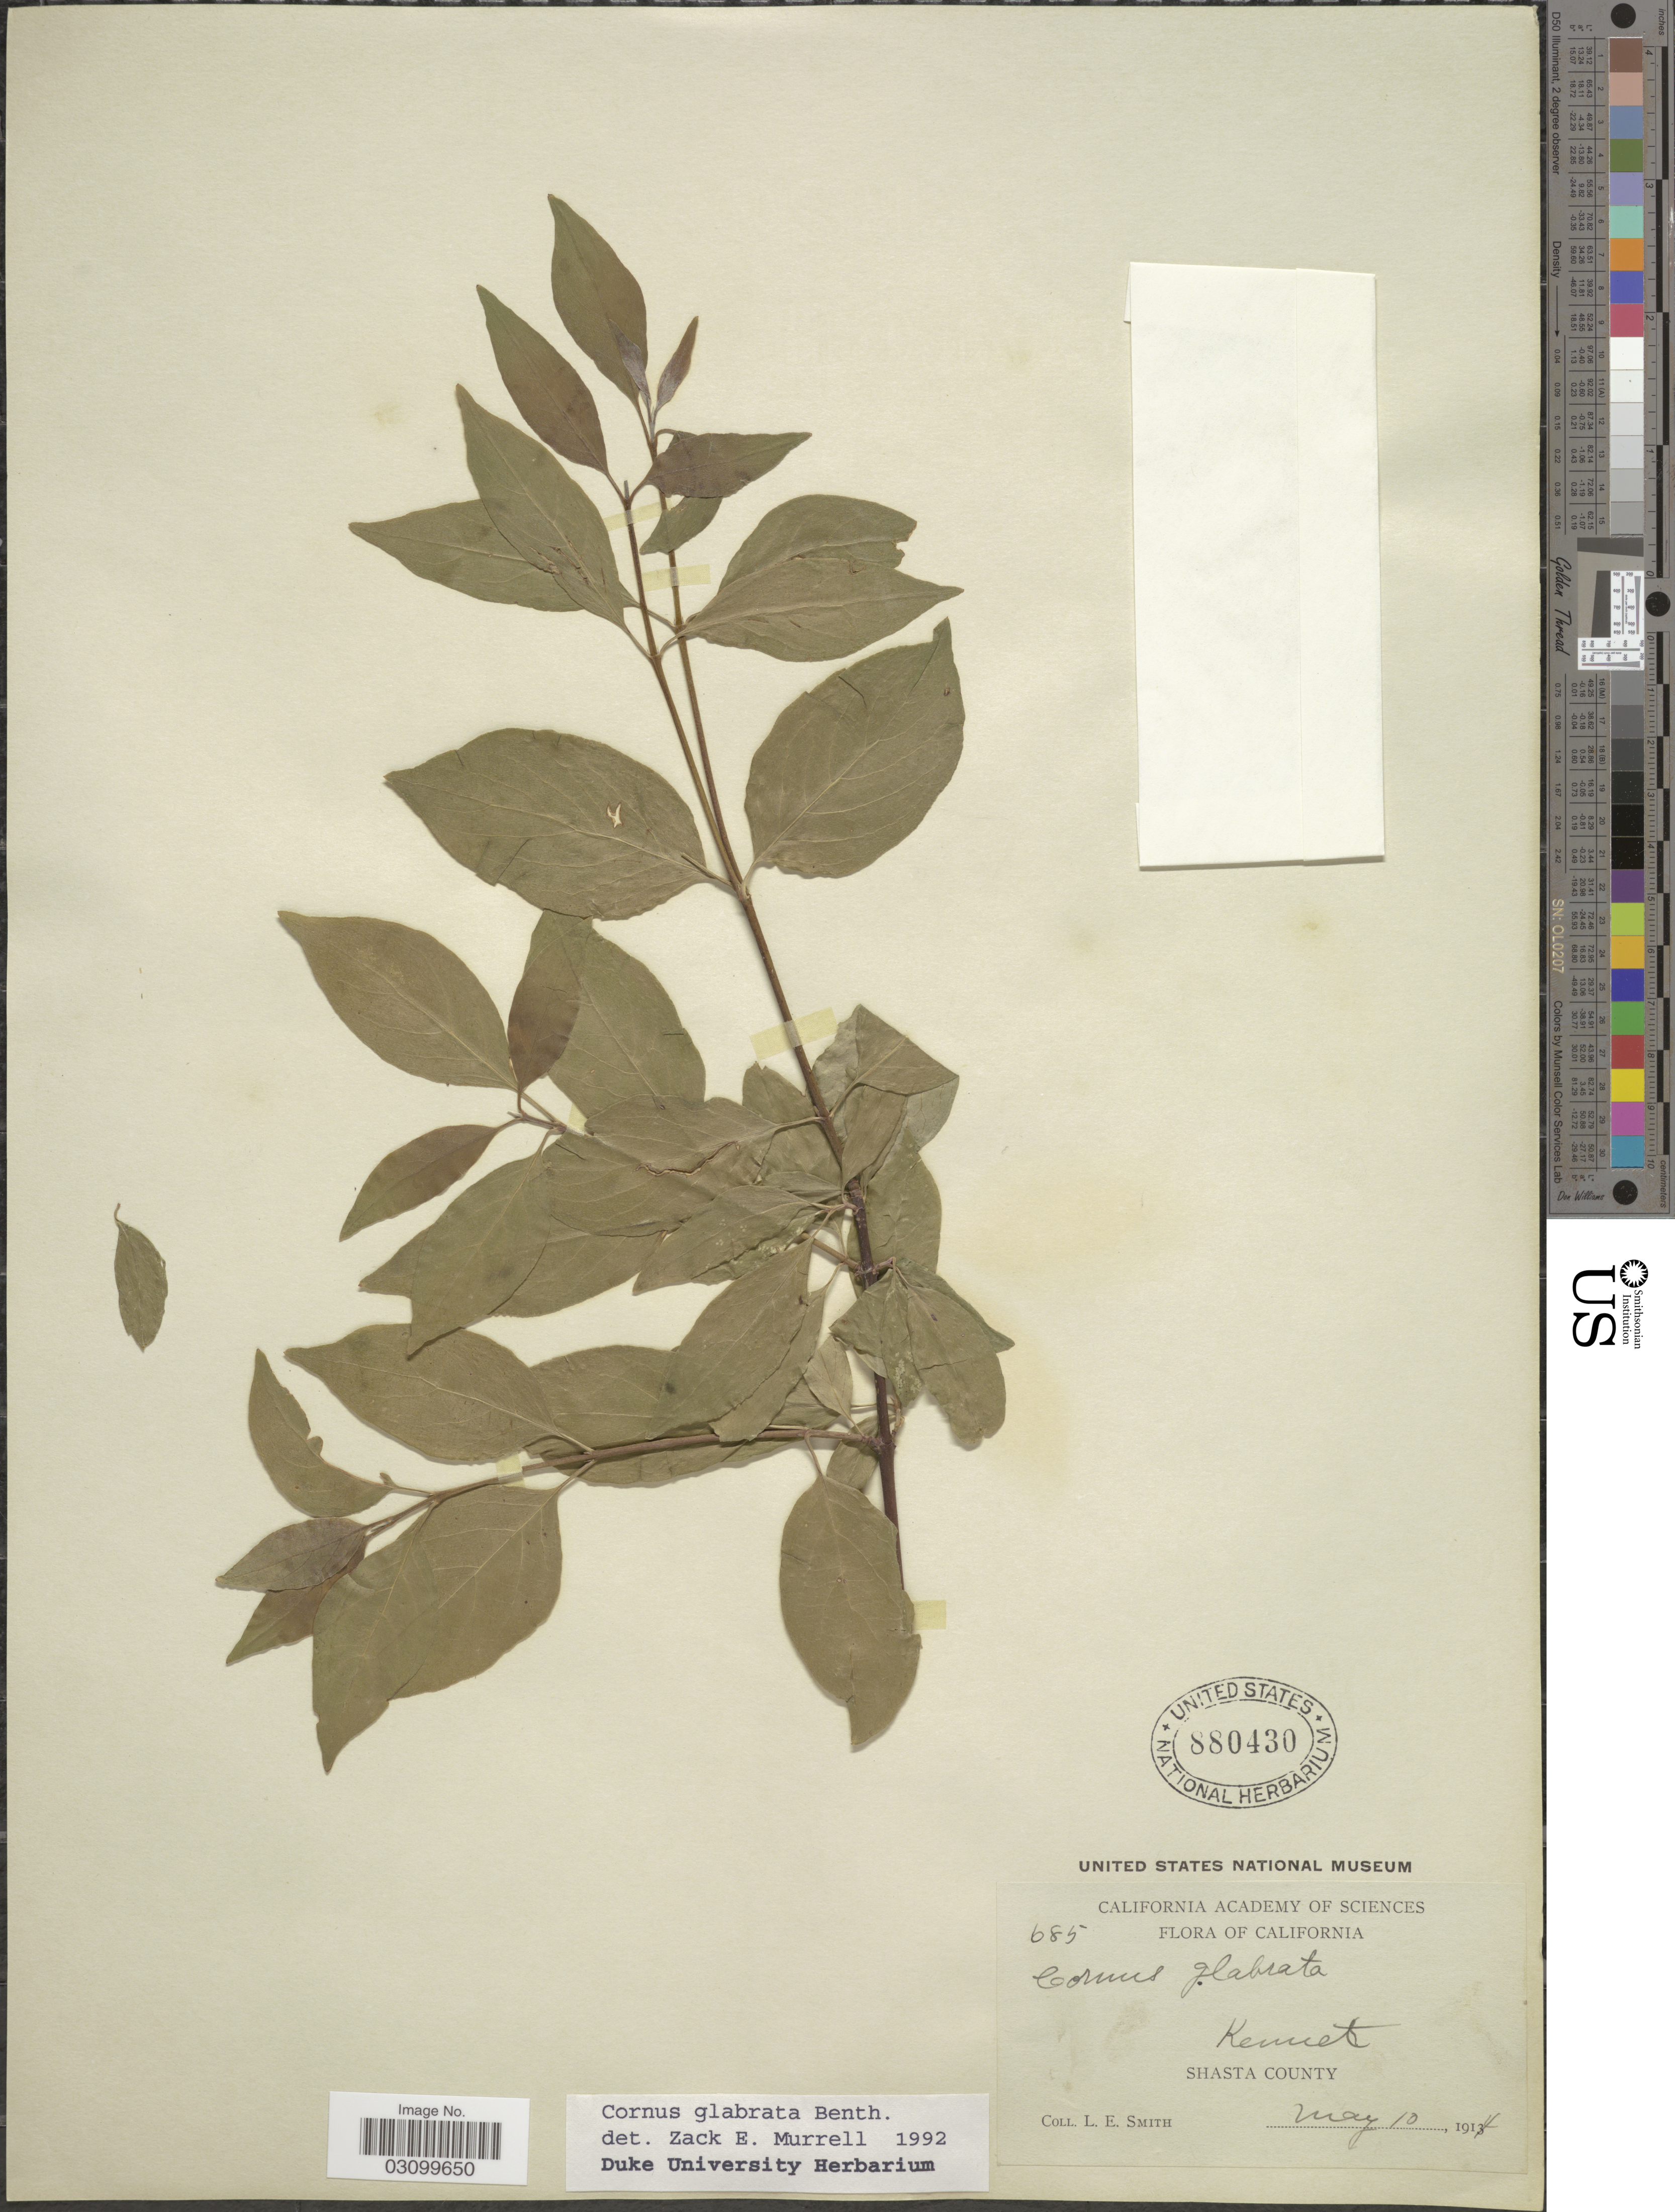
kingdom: Plantae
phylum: Tracheophyta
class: Magnoliopsida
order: Cornales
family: Cornaceae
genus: Cornus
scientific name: Cornus glabrata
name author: Benth.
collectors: L. E. Smith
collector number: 685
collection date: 1914-05-10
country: United States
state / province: California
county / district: Shasta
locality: Kennet. Shasta County.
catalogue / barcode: US 880430